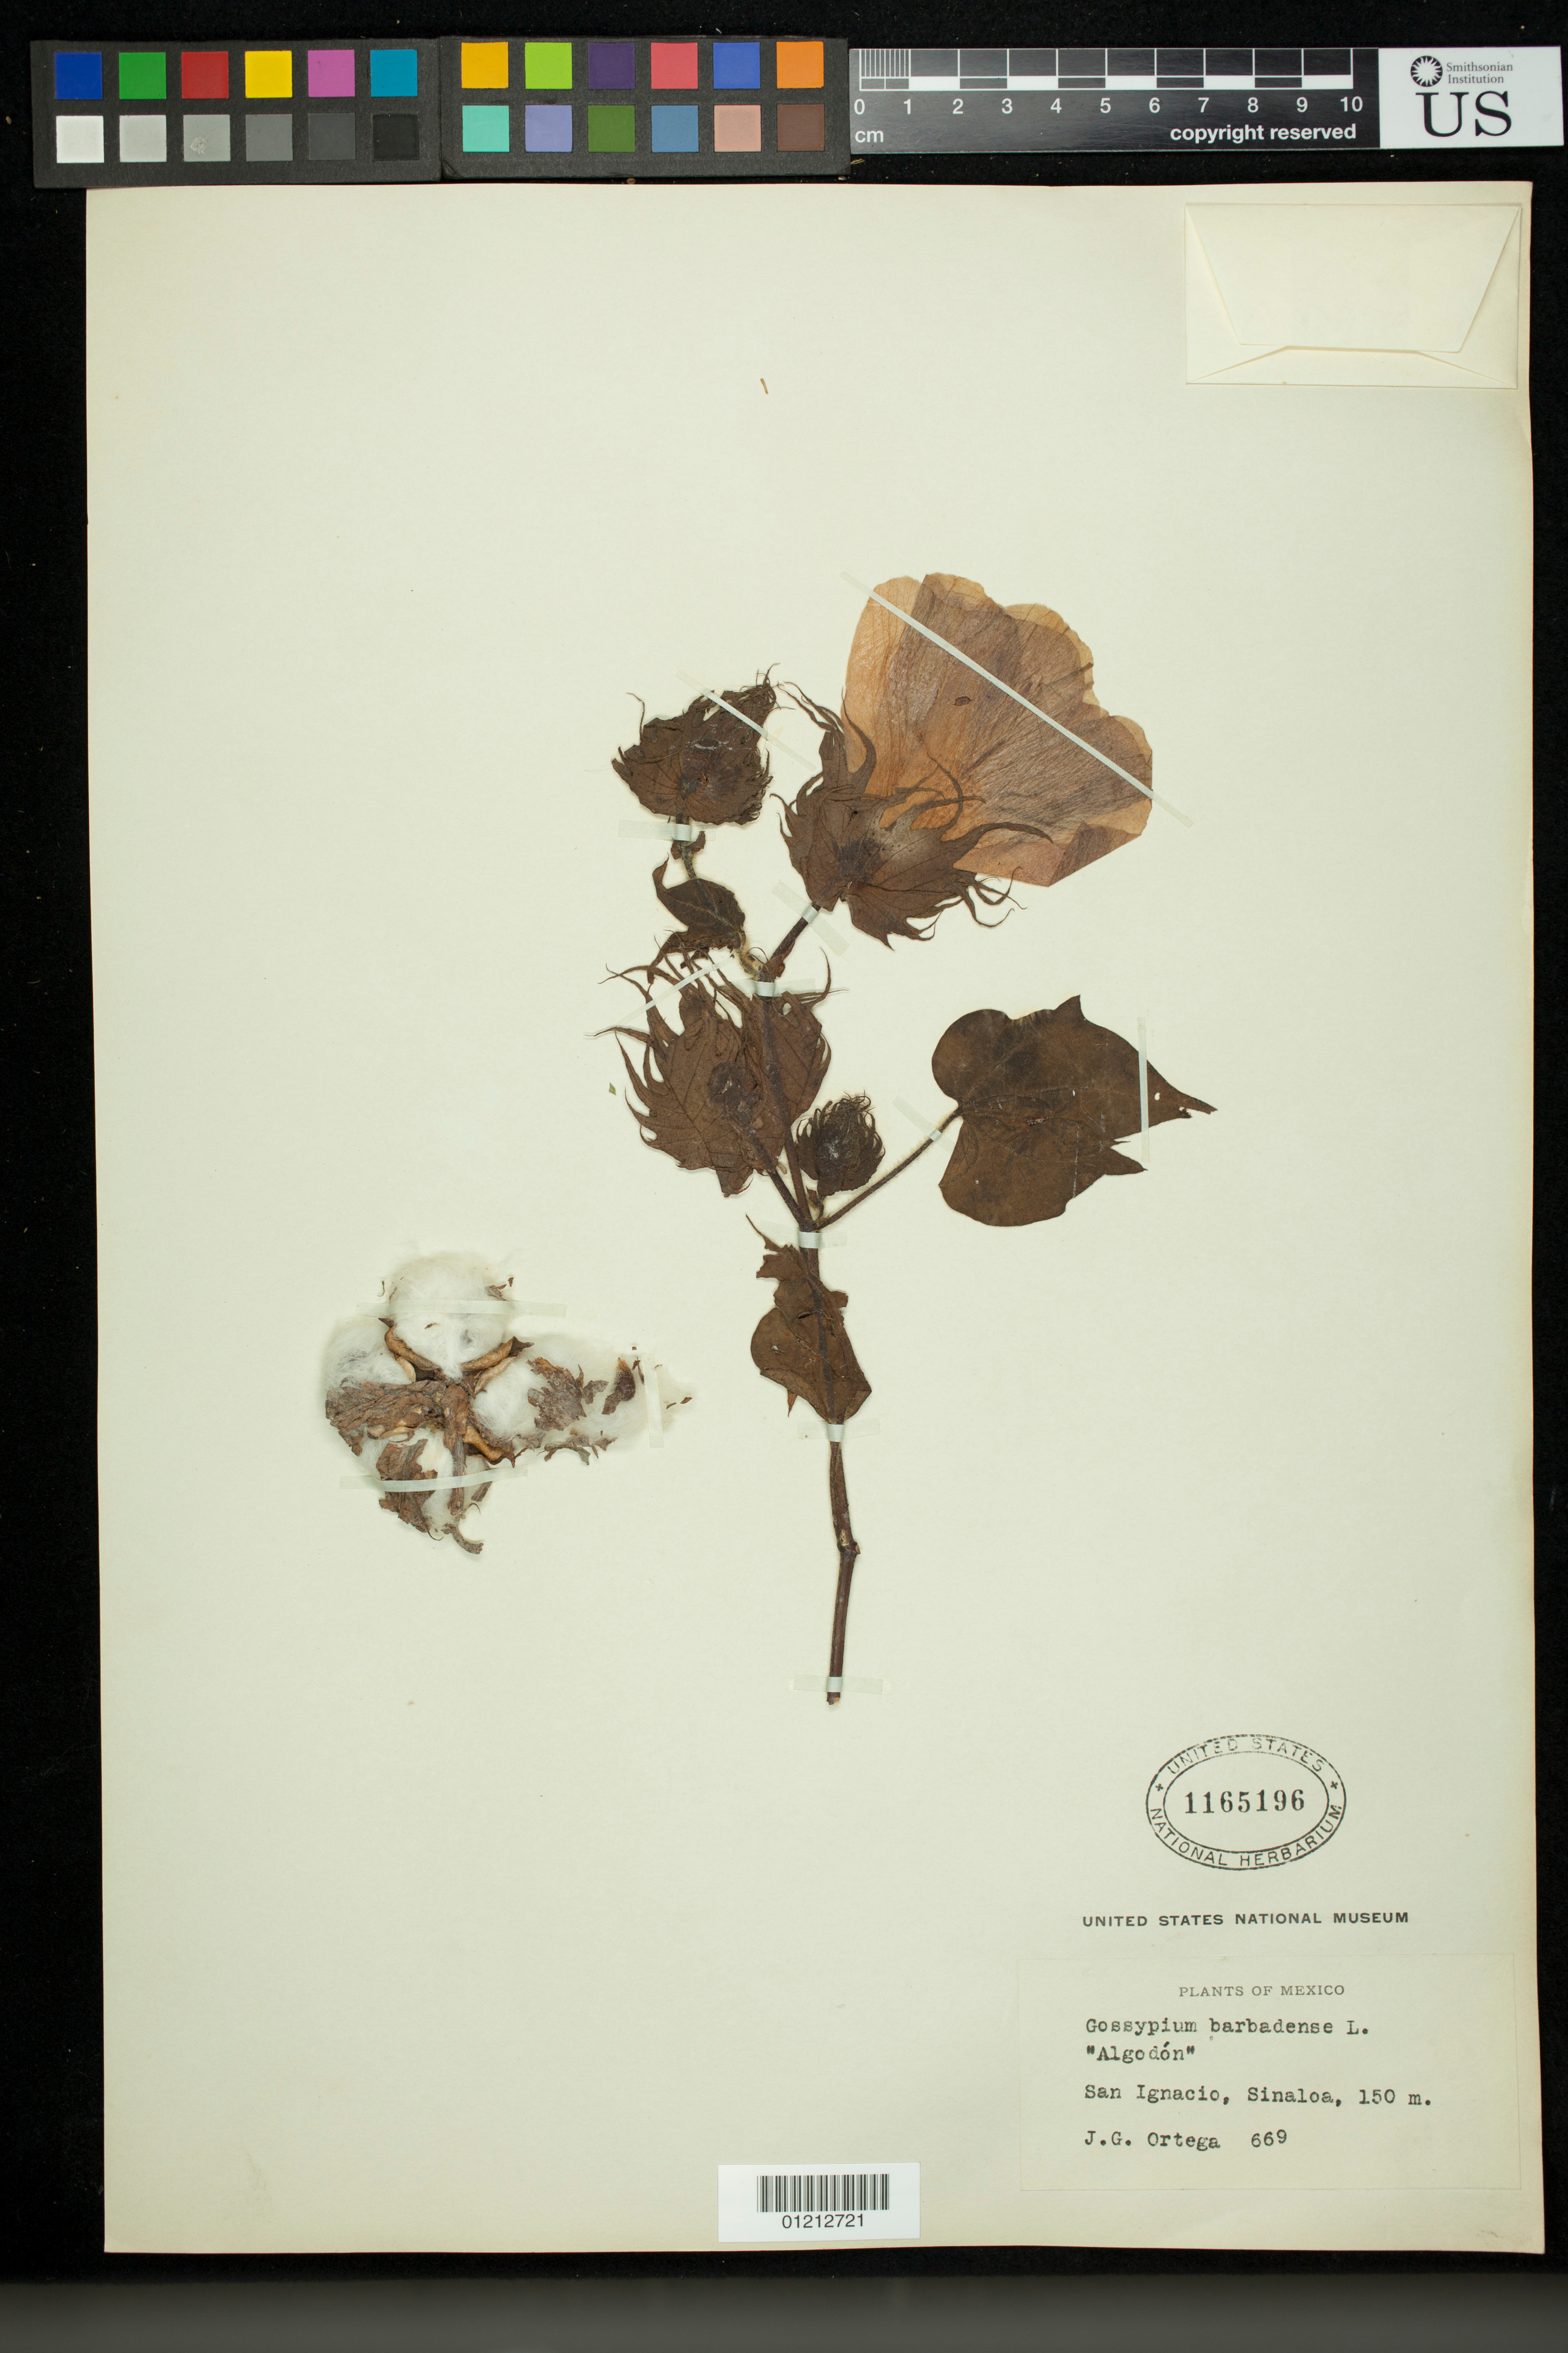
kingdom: Plantae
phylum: Tracheophyta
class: Magnoliopsida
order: Malvales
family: Malvaceae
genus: Gossypium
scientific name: Gossypium barbadense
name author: L.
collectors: J. Ortega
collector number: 669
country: Mexico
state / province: Sinaloa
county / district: San Ignacio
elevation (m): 150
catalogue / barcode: US 1165196